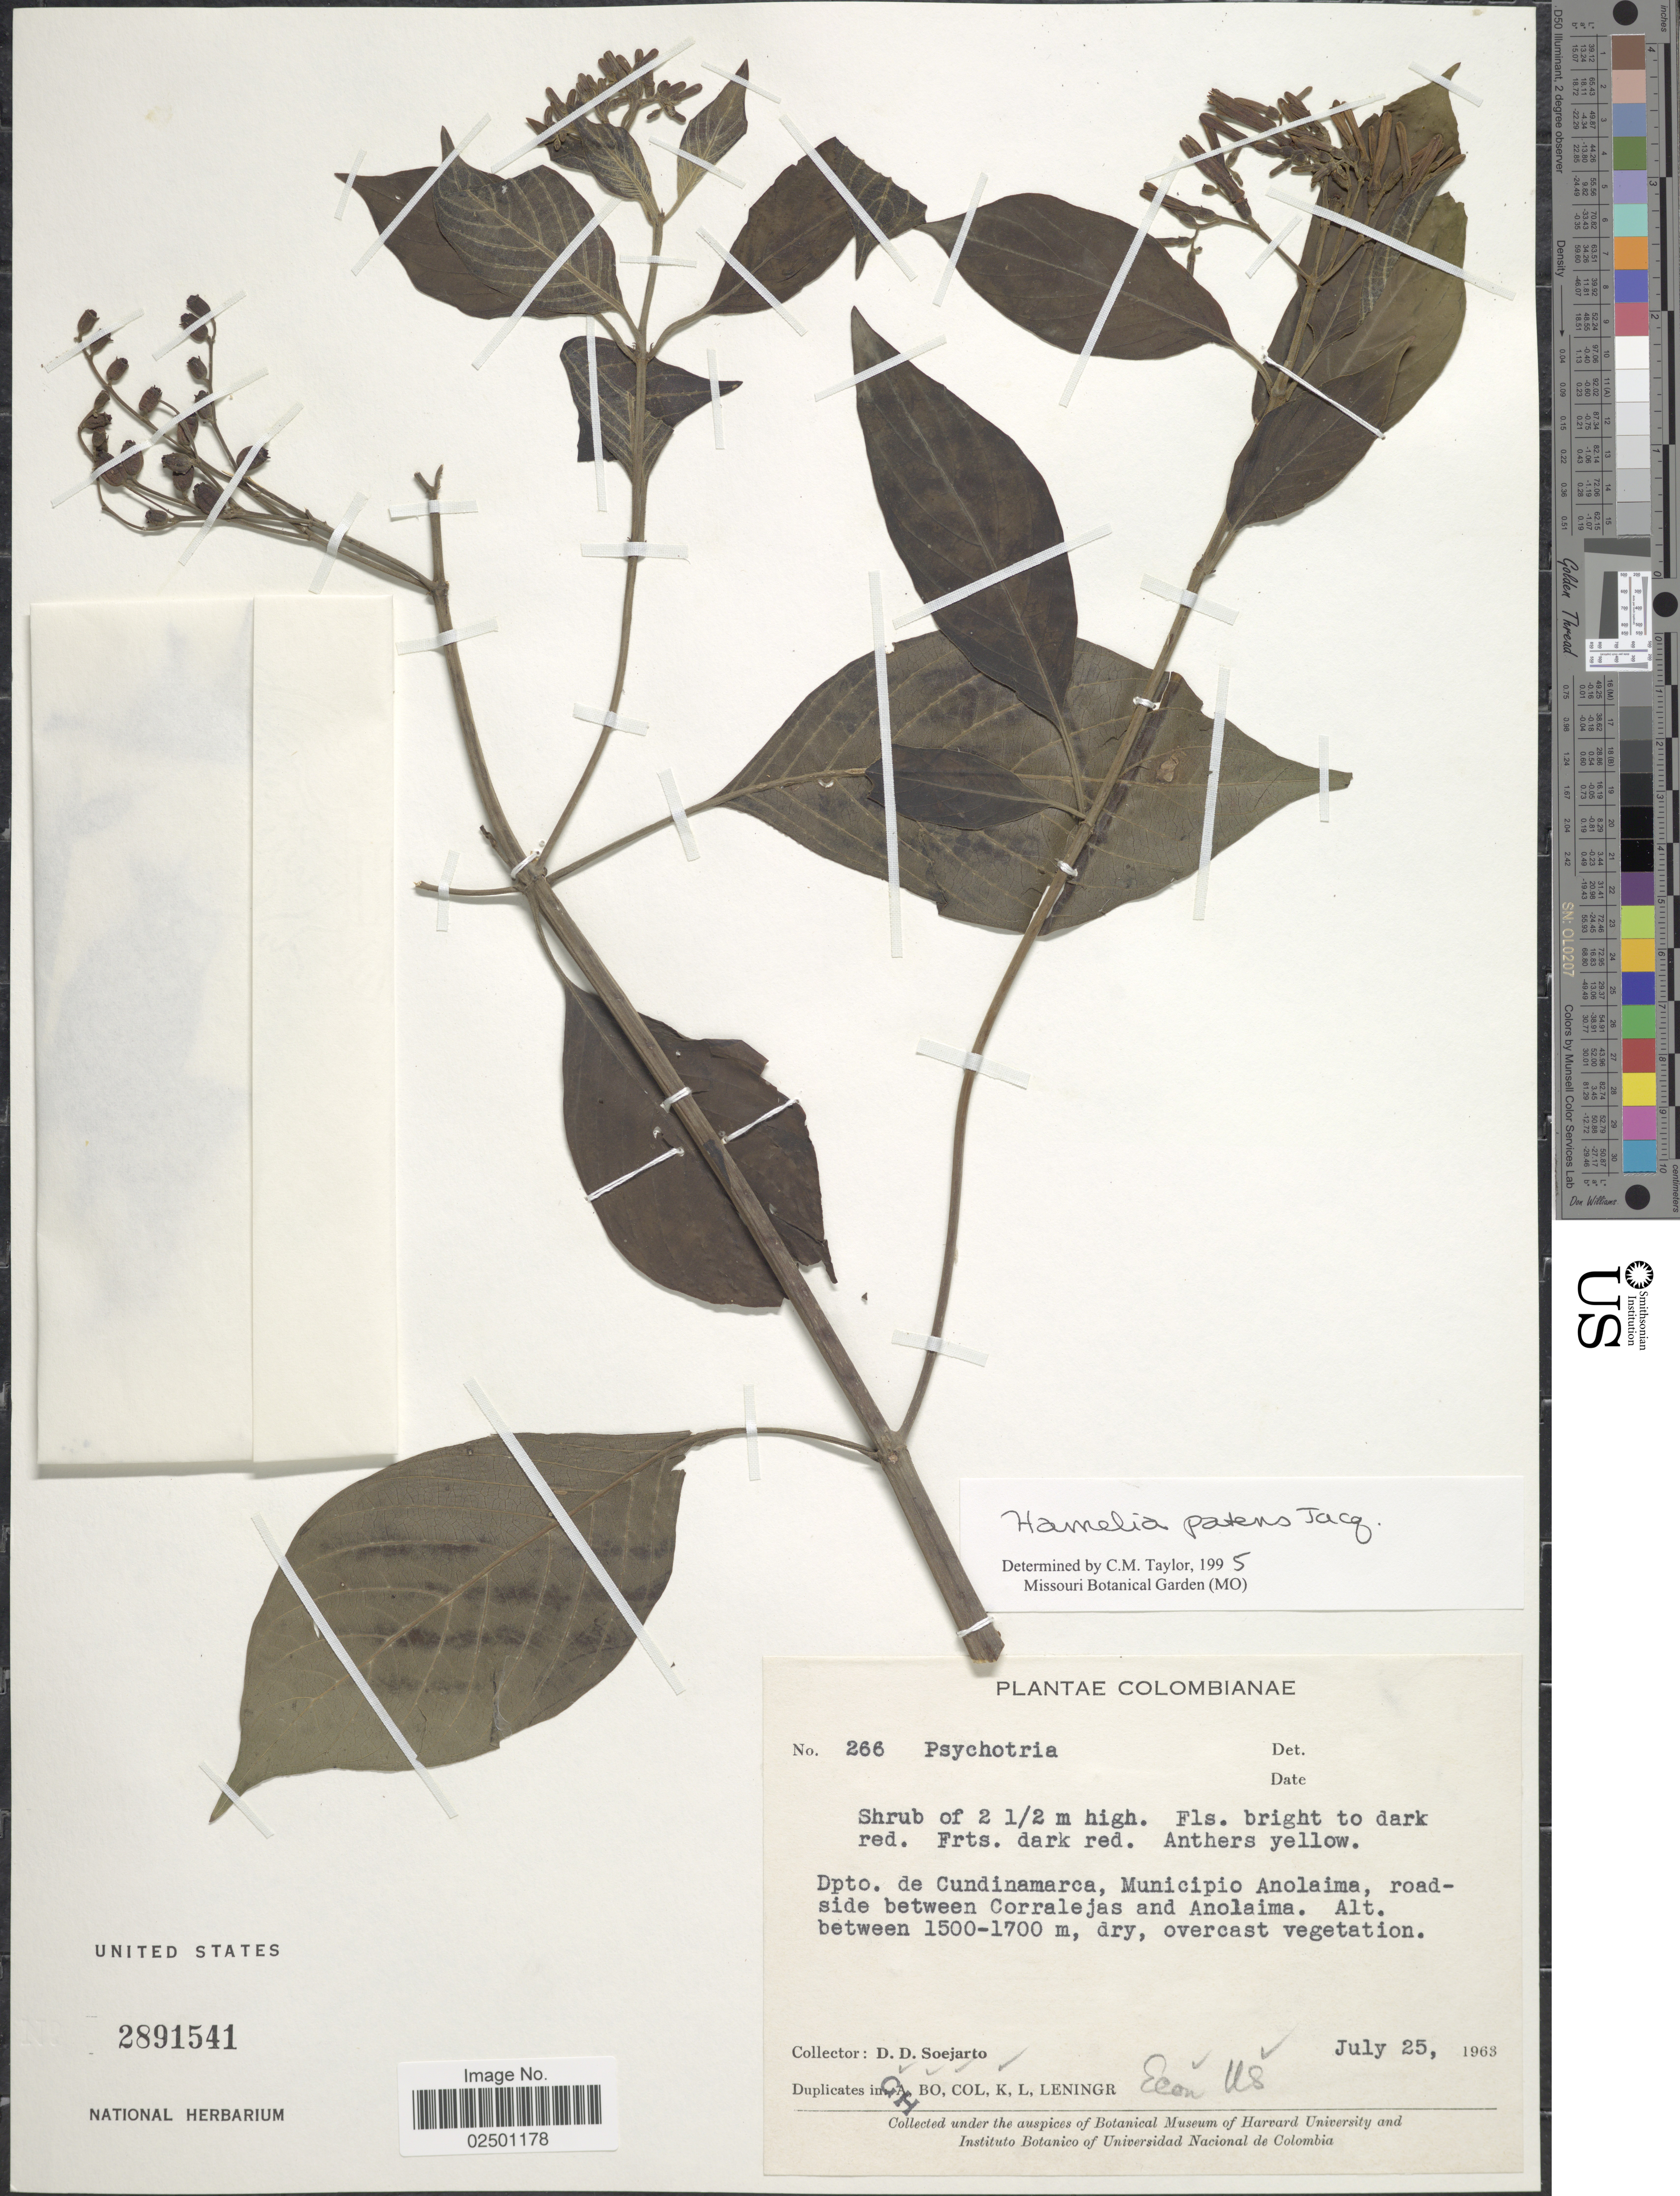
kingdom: Plantae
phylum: Tracheophyta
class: Magnoliopsida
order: Gentianales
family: Rubiaceae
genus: Hamelia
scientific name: Hamelia patens var. patens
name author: Jacq.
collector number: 266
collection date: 1963-07-25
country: Colombia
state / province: Cundinamarca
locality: Dpto. de Cundinamarca, Municipio Anolaima, roadside between Corralejas and Anolaima.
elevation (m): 1500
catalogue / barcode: US 2891541